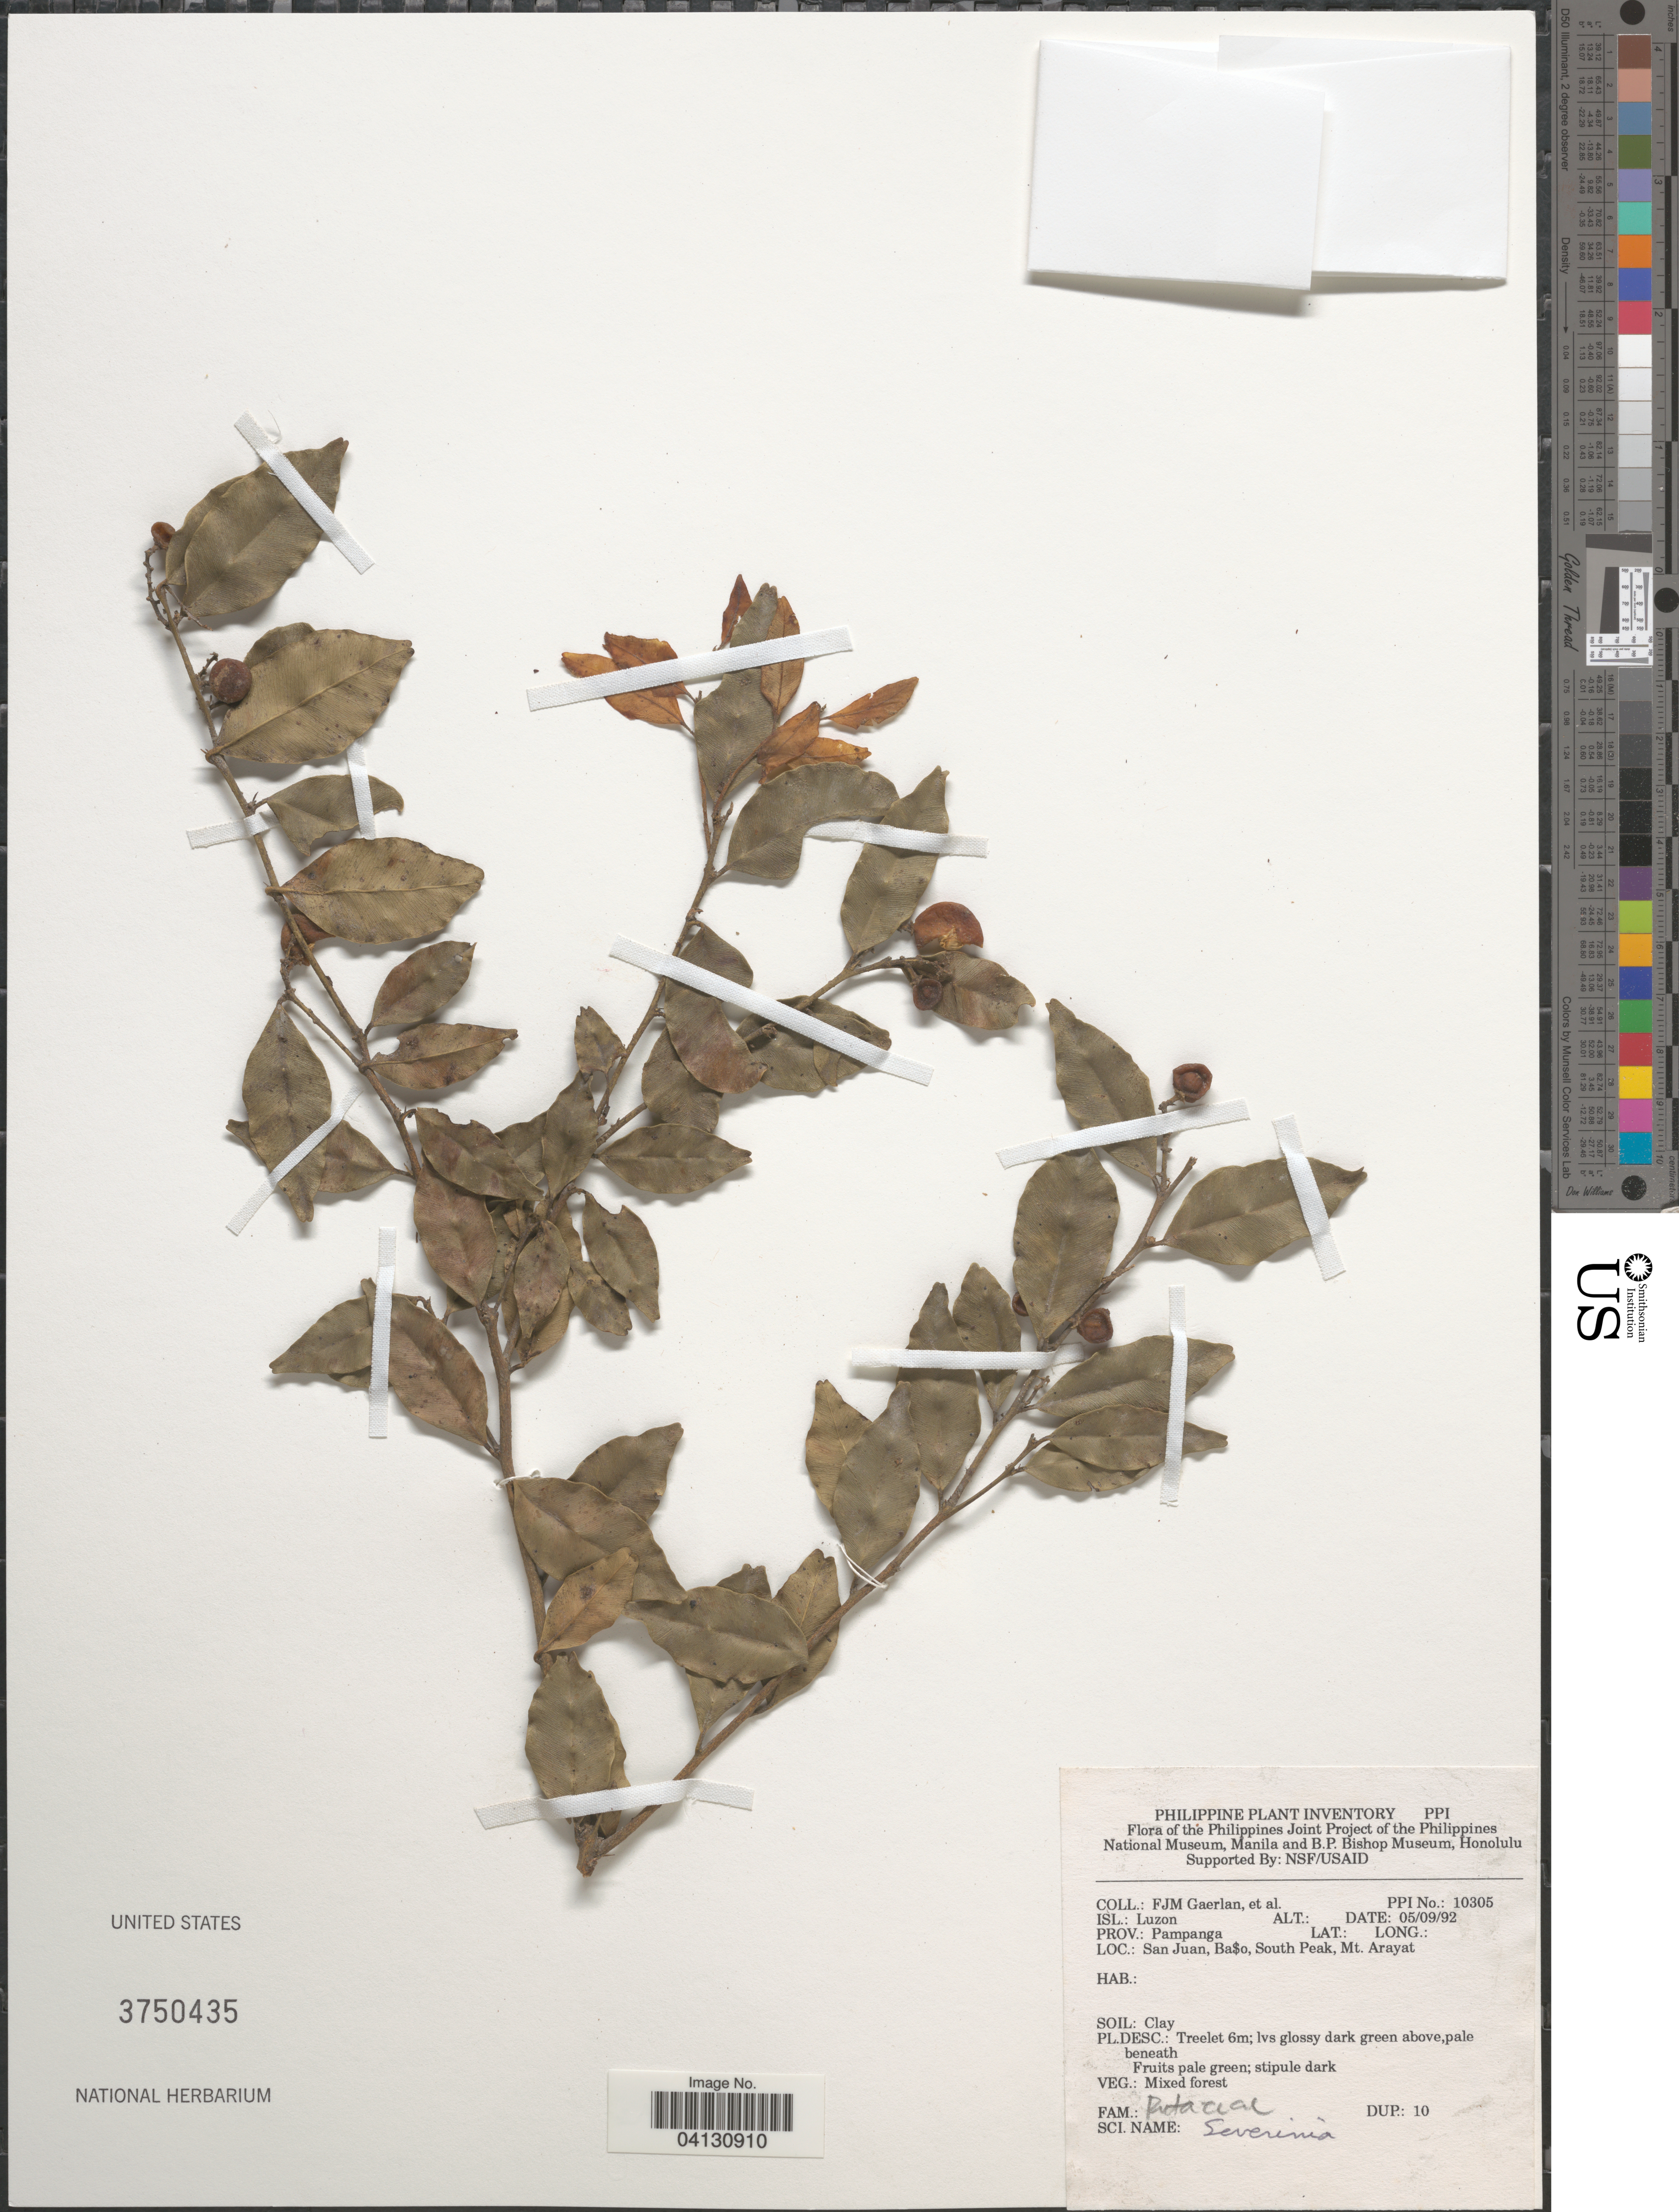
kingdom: Plantae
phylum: Tracheophyta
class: Magnoliopsida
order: Sapindales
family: Rutaceae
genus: Atalantia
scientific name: Atalantia sp.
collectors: F. Gaerlan & et al.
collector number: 10305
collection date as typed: Transcribed d/m/y: 5/9/92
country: Philippines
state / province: Central Luzon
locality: Isl.: Luzon. Prov.: Pampanga. San Juan, Ba$o, South Peak, Mt. Arayat.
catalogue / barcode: US 3750435